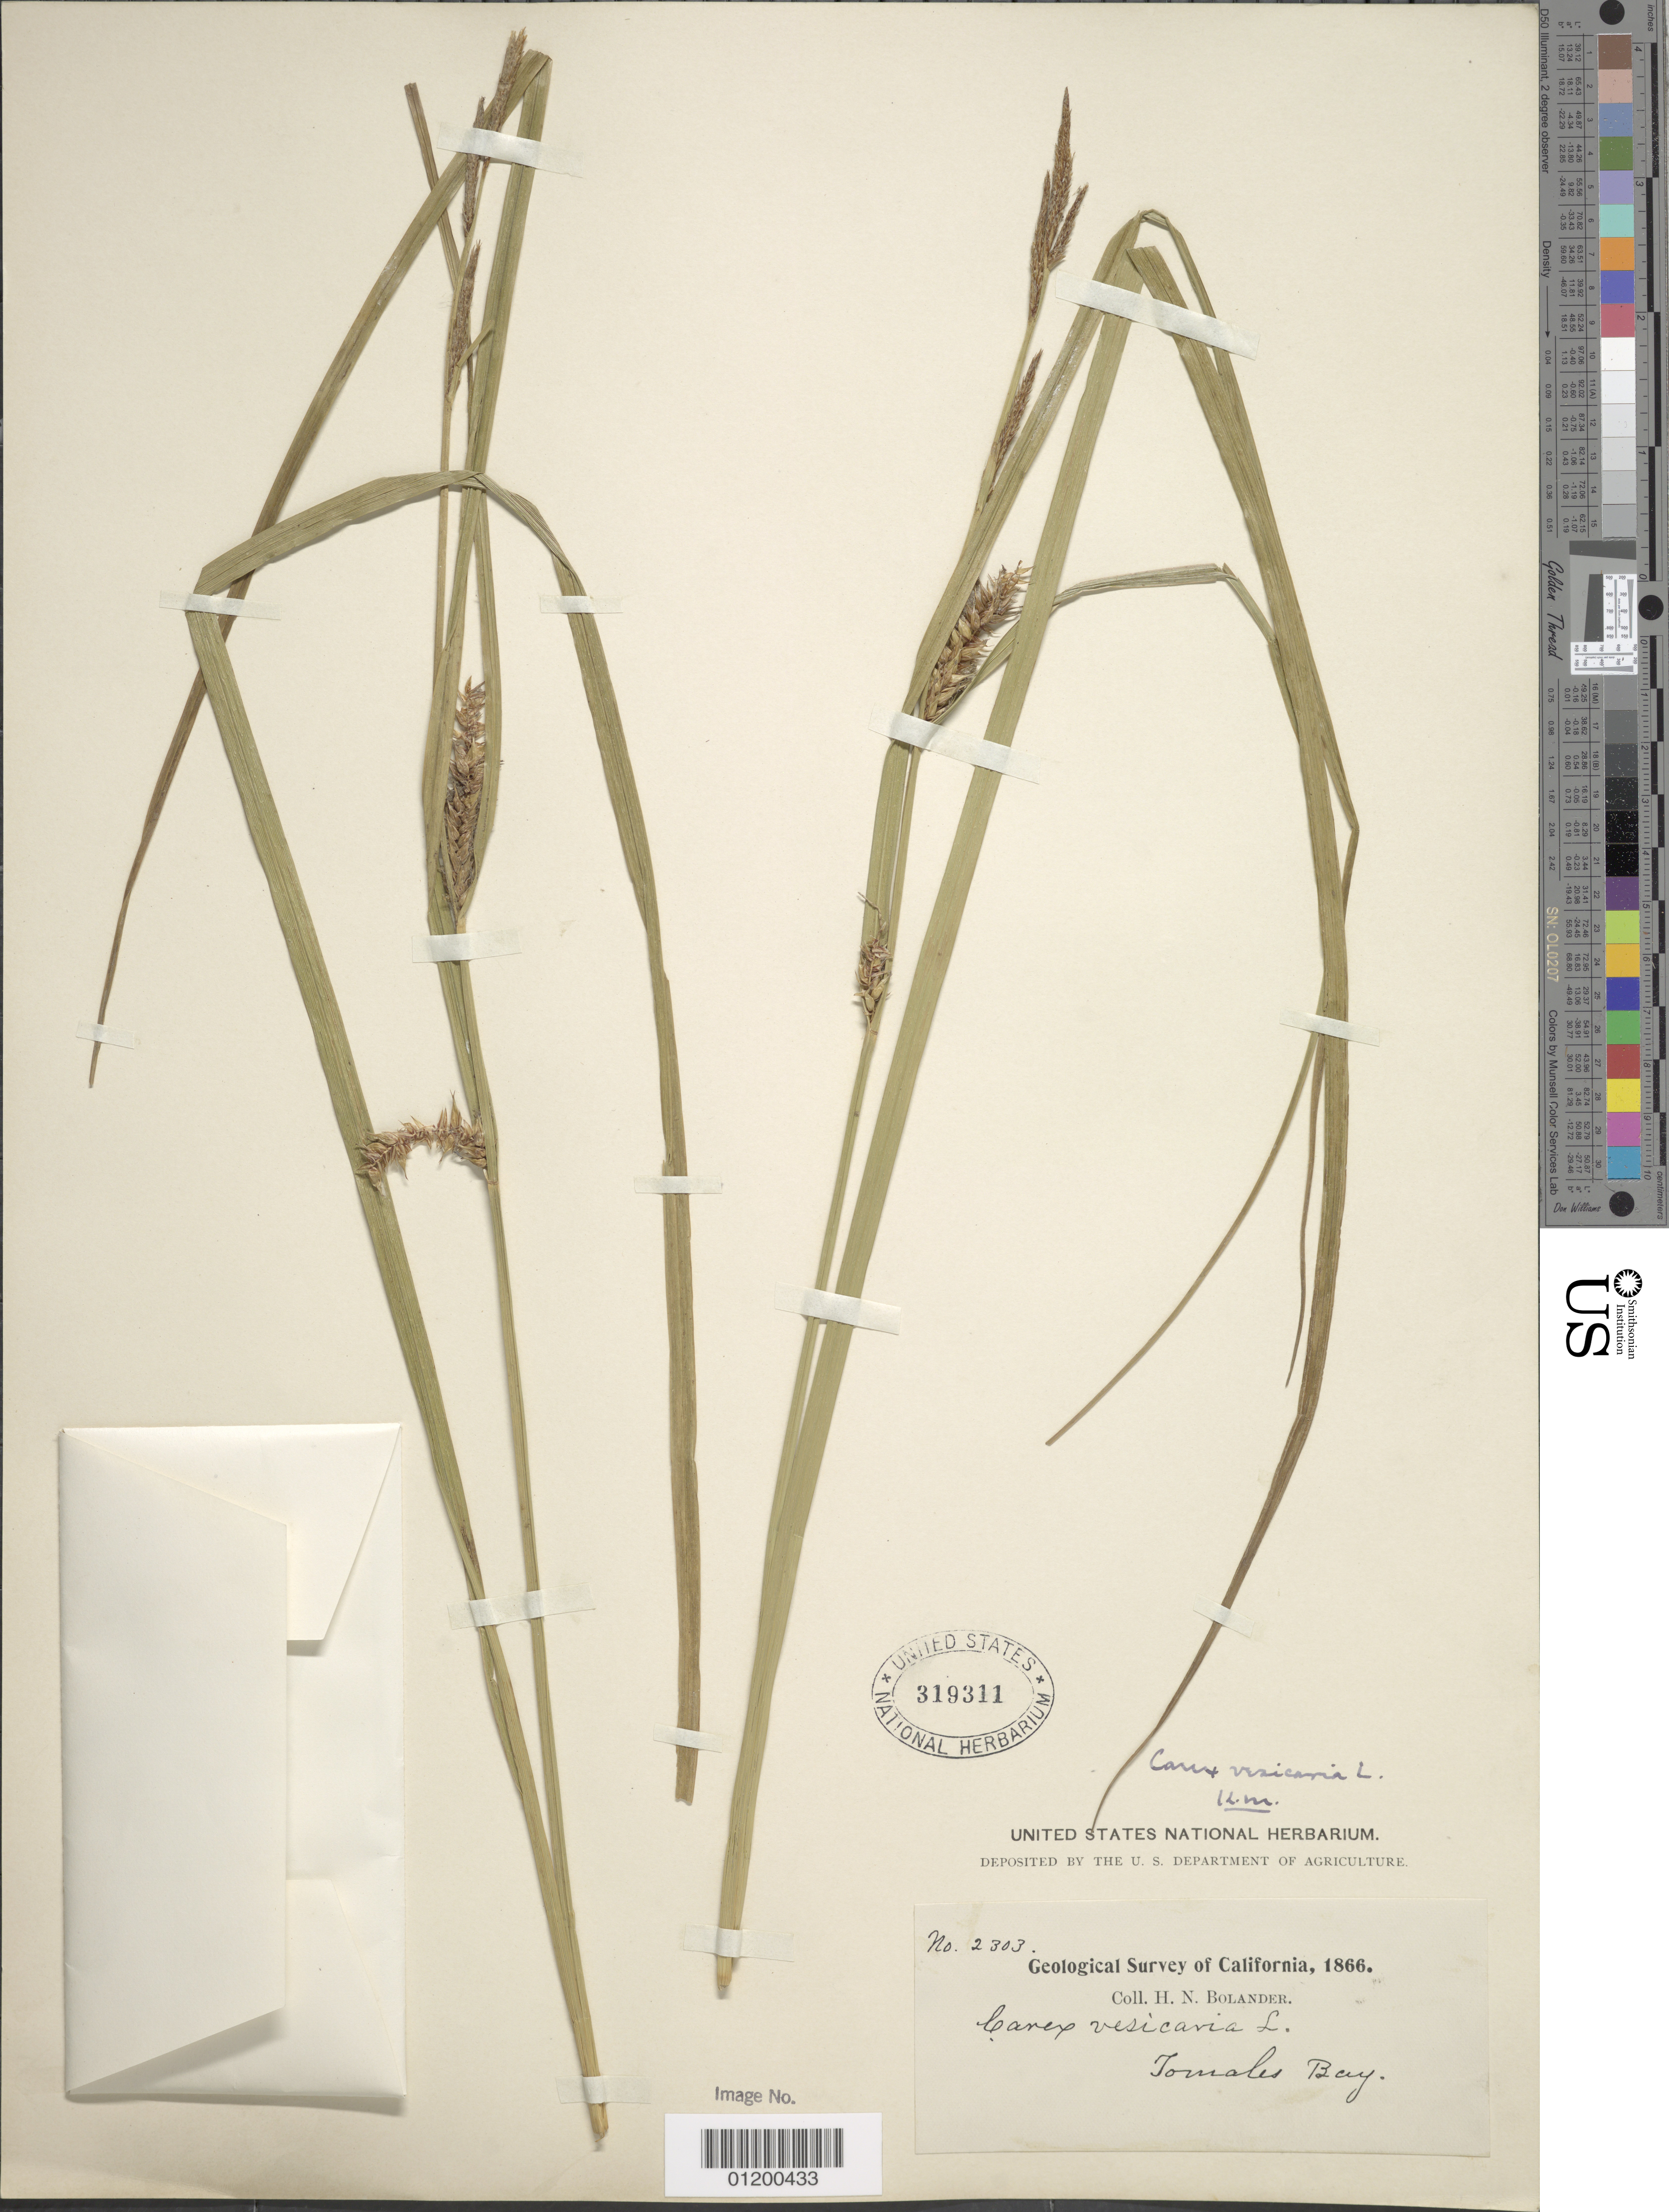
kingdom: Plantae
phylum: Tracheophyta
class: Liliopsida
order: Poales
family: Cyperaceae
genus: Carex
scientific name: Carex vesicaria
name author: L.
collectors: H. Bolander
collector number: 2303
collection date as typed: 1866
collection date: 1866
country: United States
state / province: California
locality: Tomales Bay.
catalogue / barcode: US 319311